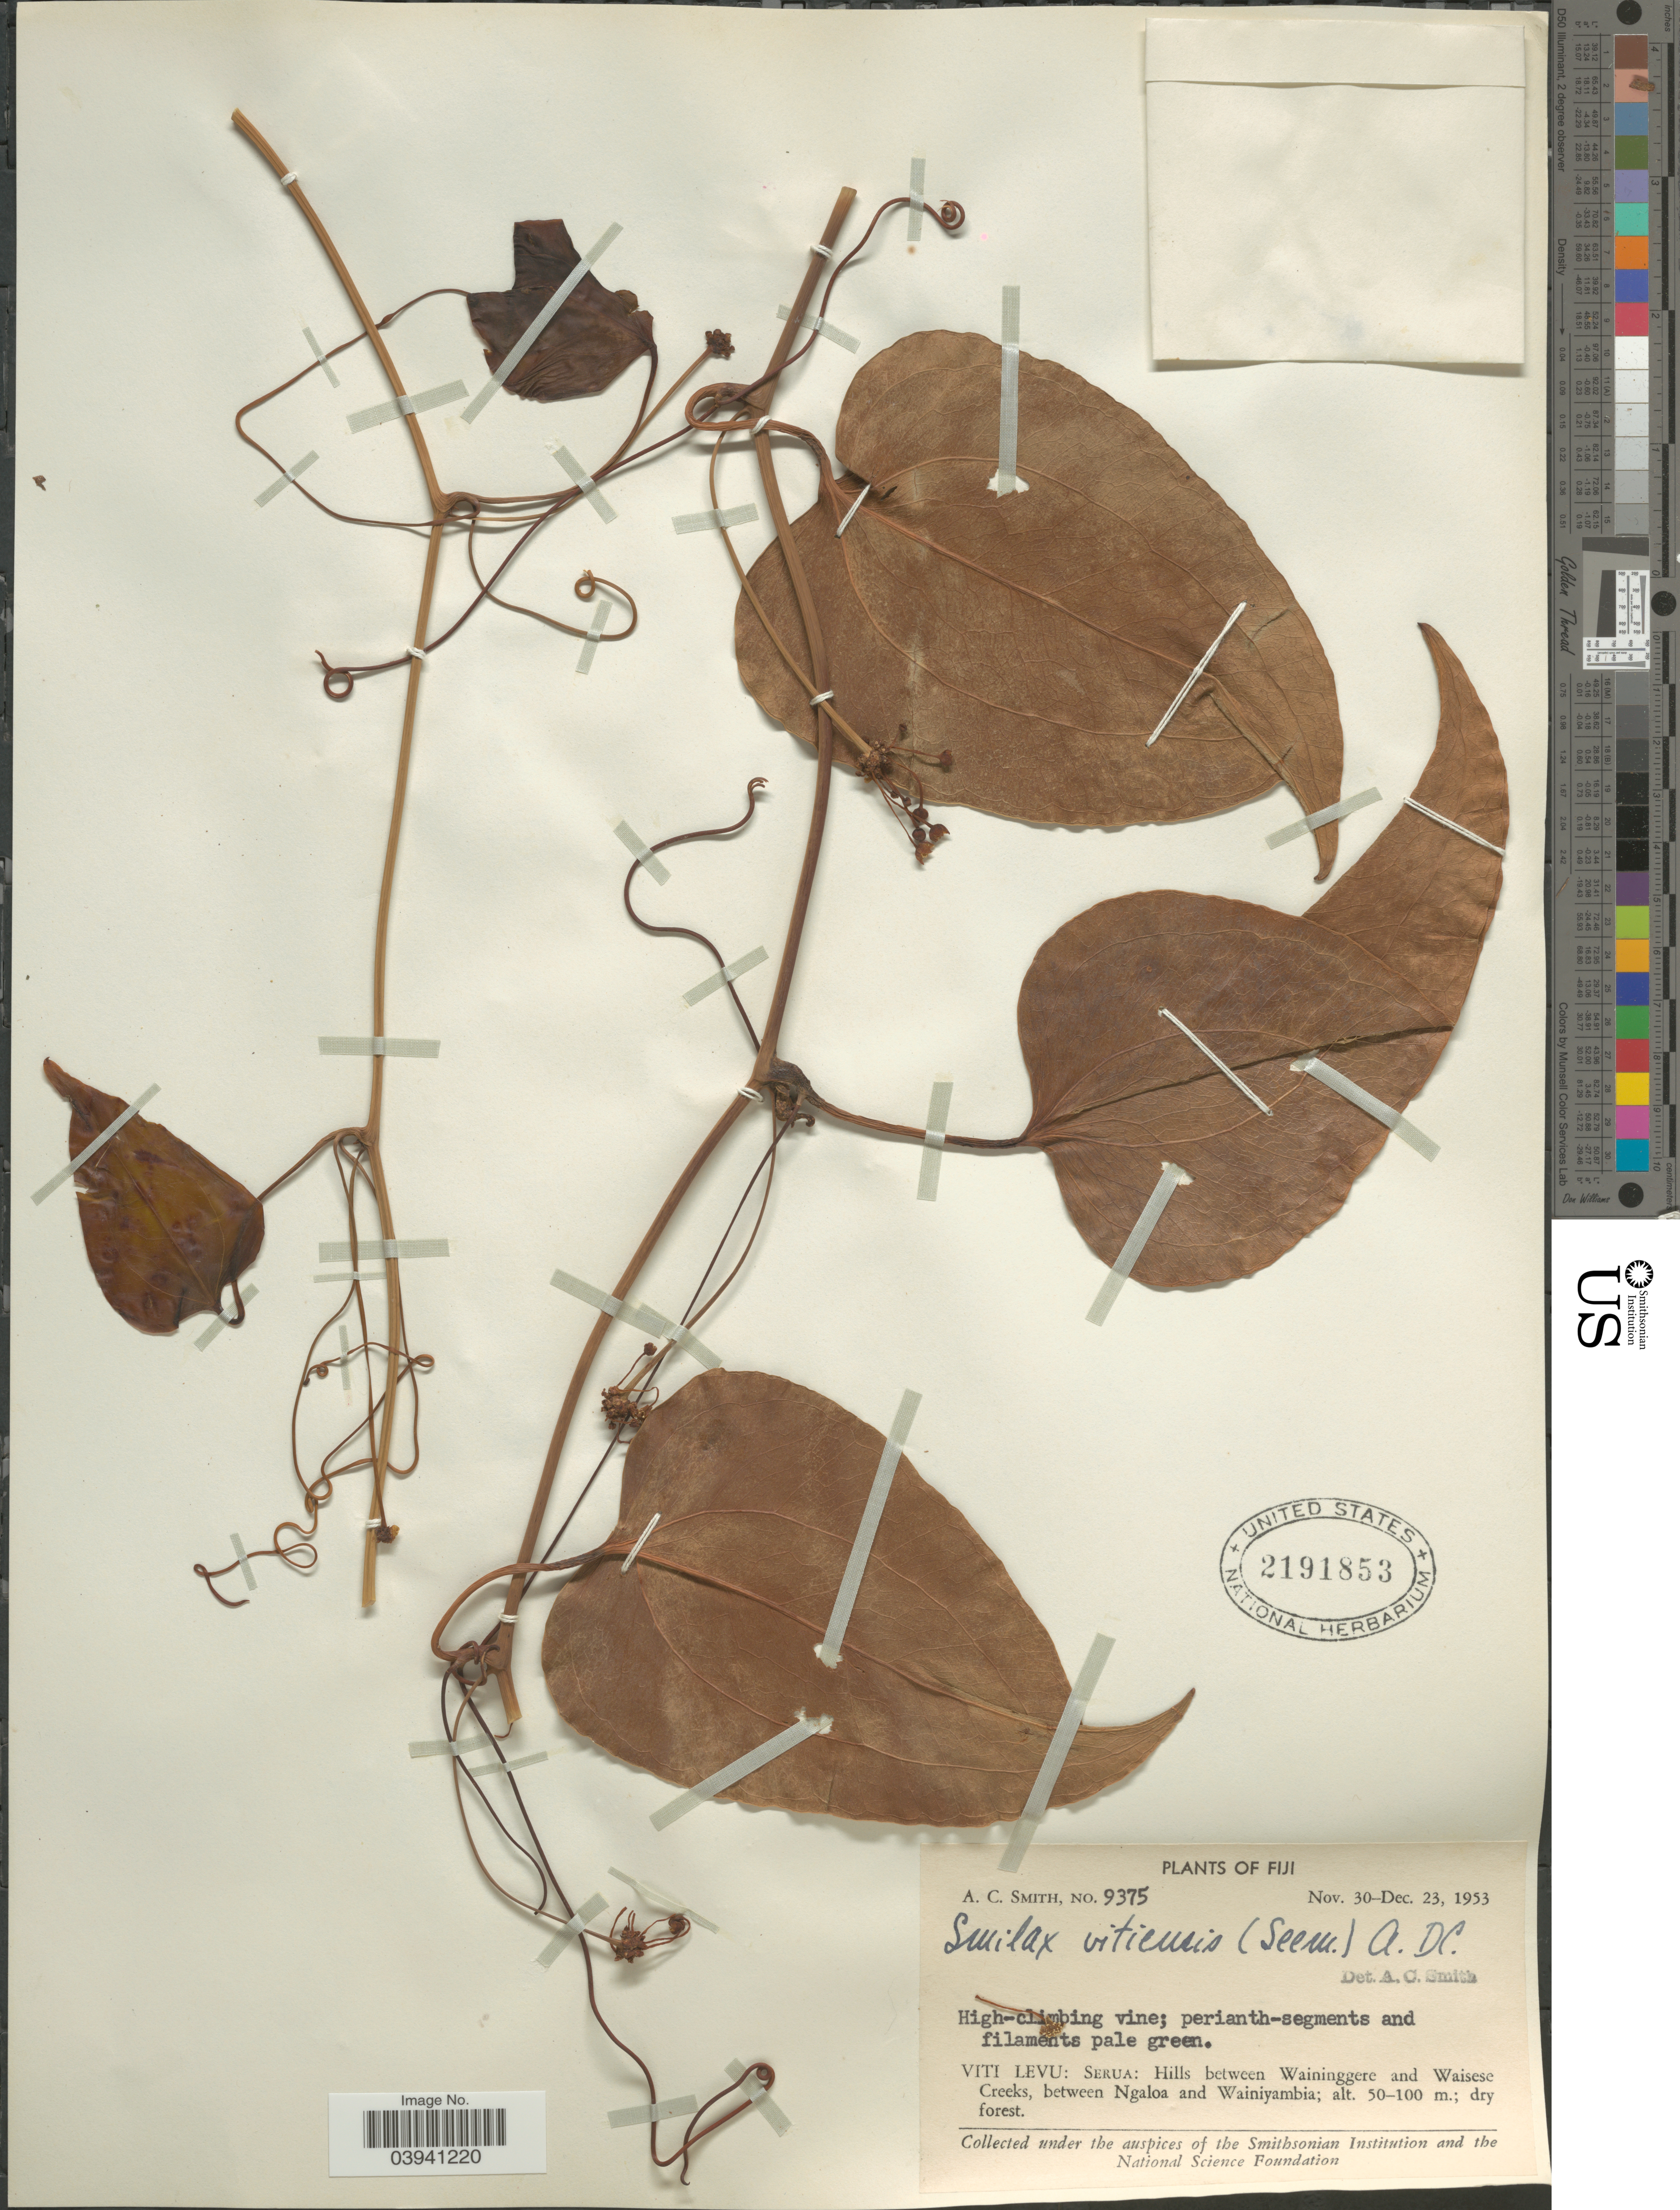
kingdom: Plantae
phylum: Tracheophyta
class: Liliopsida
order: Liliales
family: Smilacaceae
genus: Smilax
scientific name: Smilax vitiensis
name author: (Seem.) A. DC.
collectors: A. C. Smith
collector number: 9375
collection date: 1953-11-30/1953-12-23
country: Fiji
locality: Viti Levu: Serua: Hills between Waininggere and Waisese Creeks, between Ngalao and Wainiyambia.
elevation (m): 50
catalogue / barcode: US 2191853